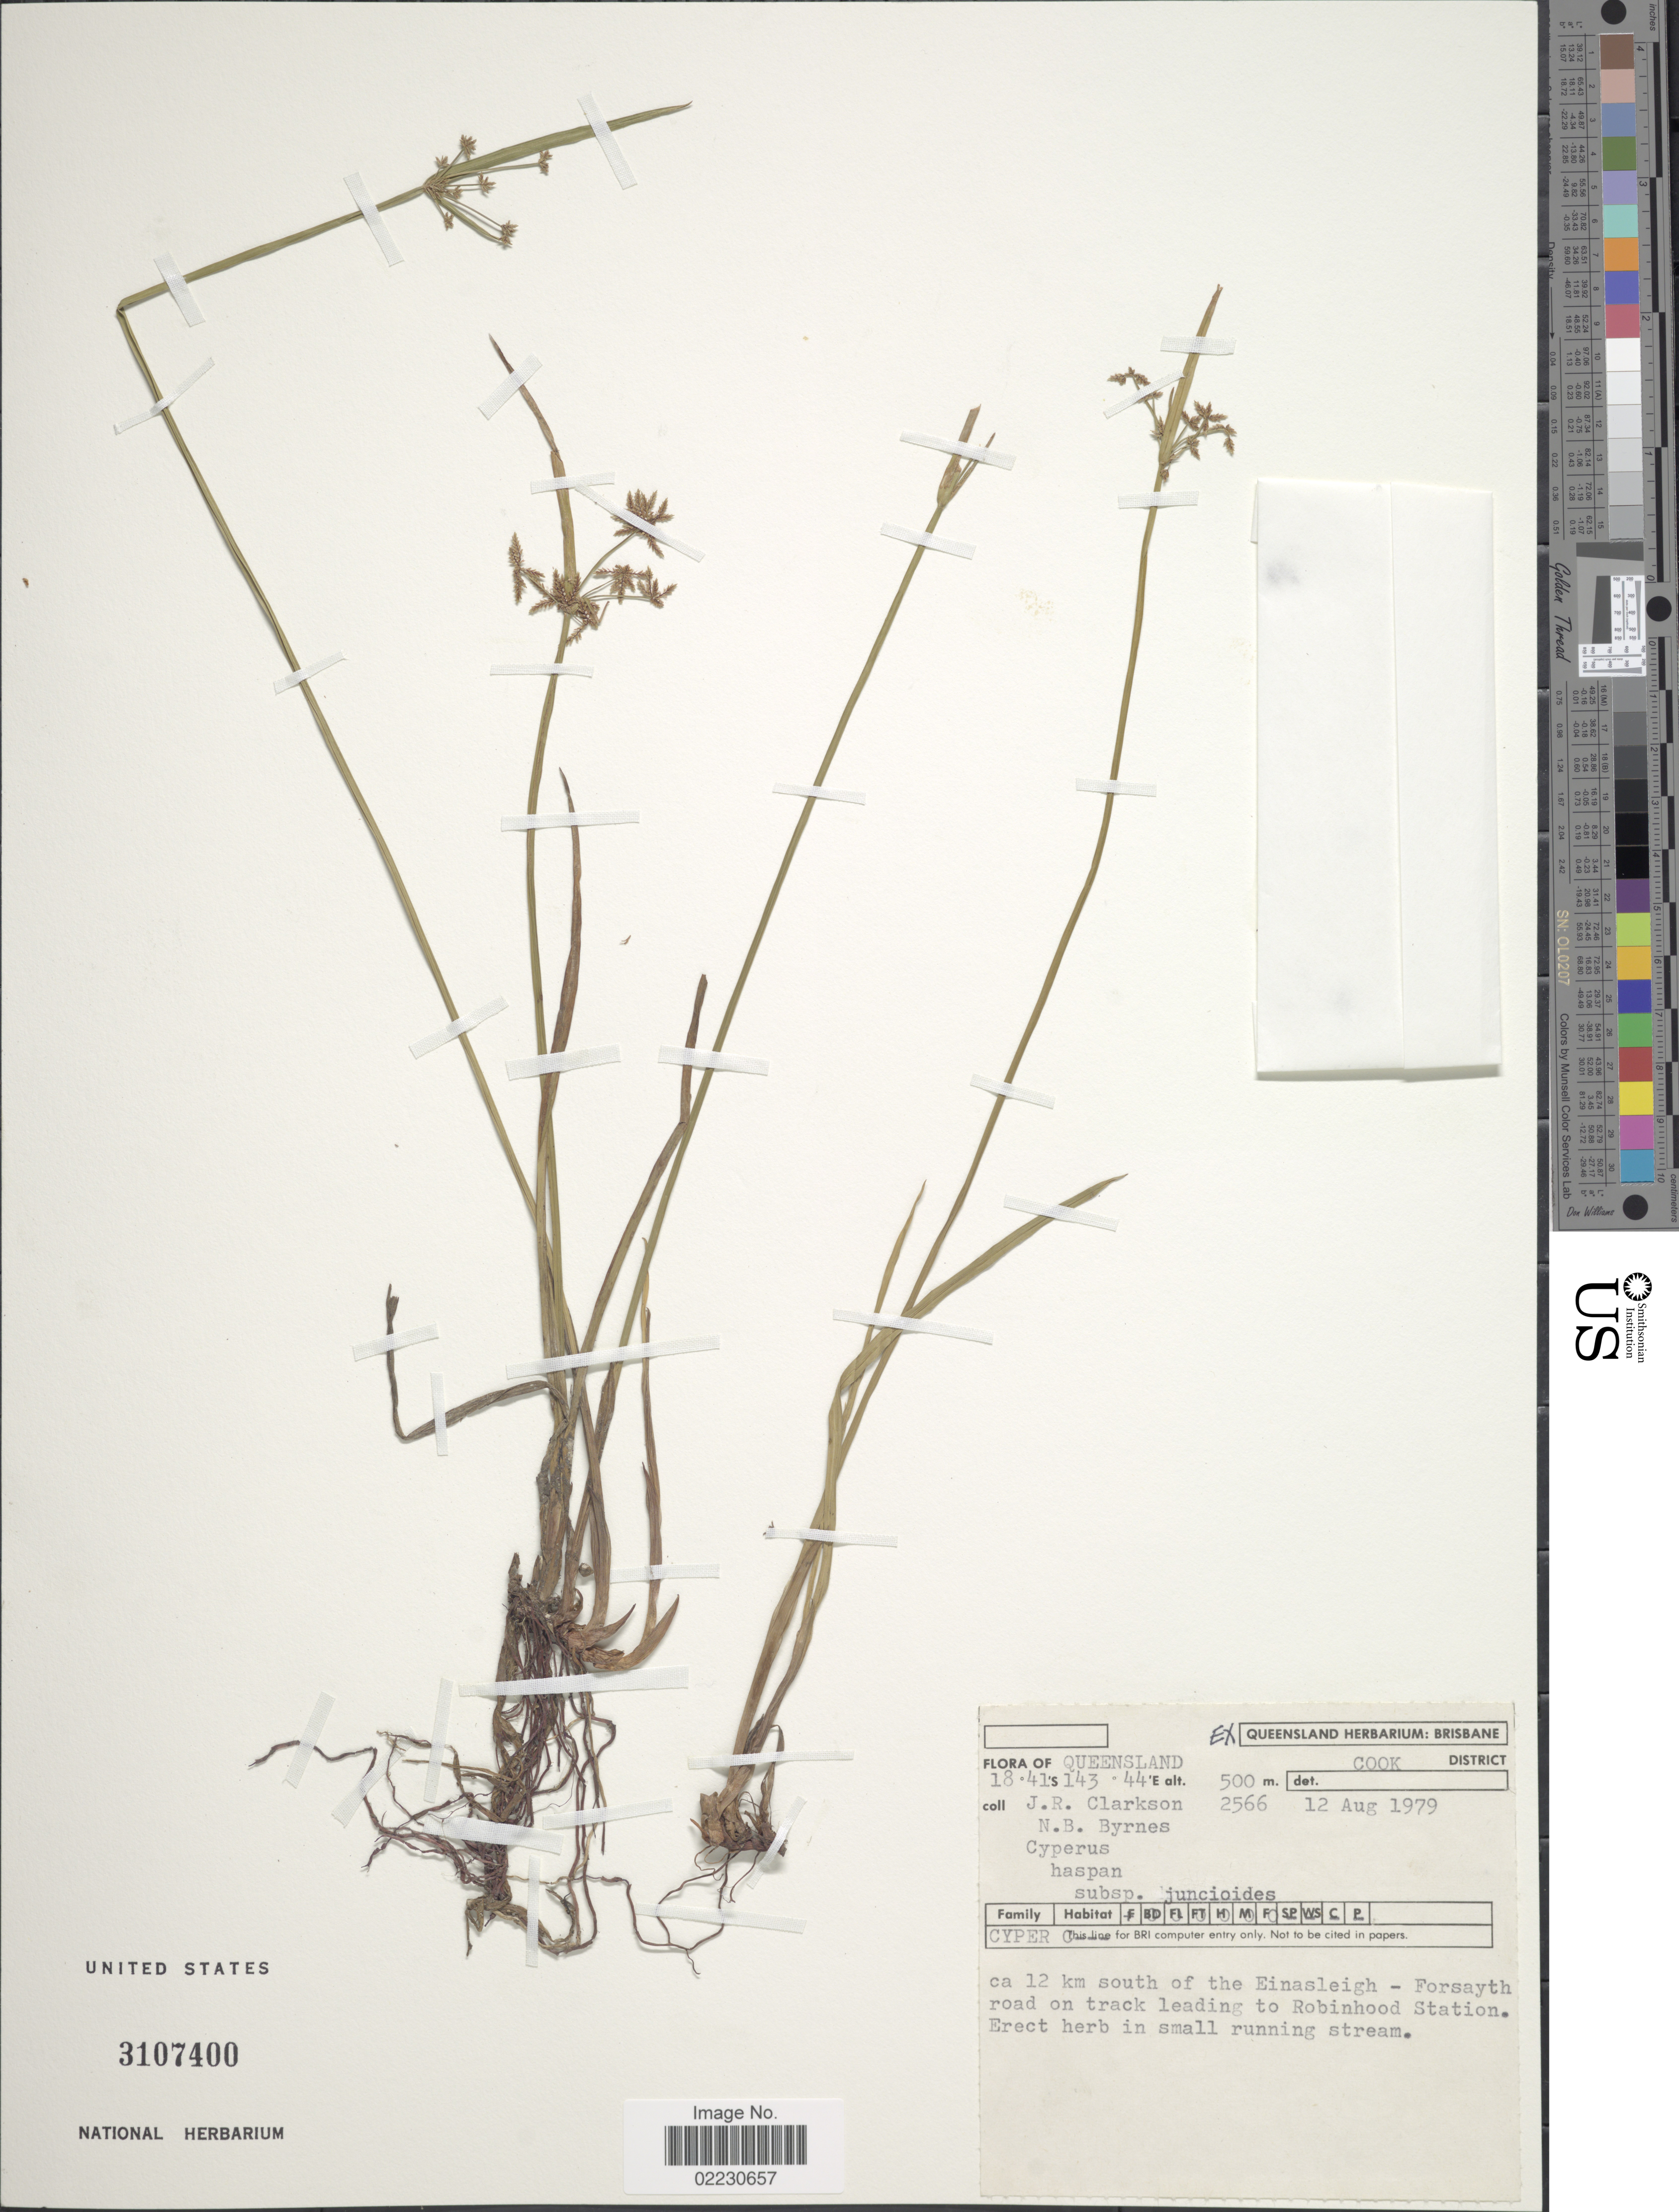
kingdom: Plantae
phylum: Tracheophyta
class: Liliopsida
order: Poales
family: Cyperaceae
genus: Cyperus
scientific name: Cyperus haspan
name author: L.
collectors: J. Clarkson & N. Byrnes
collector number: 2566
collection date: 1979-08-12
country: Australia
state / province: Queensland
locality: Cook District. Ca 12 km south of the Einasleigh - Forsayth road on track leading to Robinhood Station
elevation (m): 500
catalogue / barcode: US 3107400